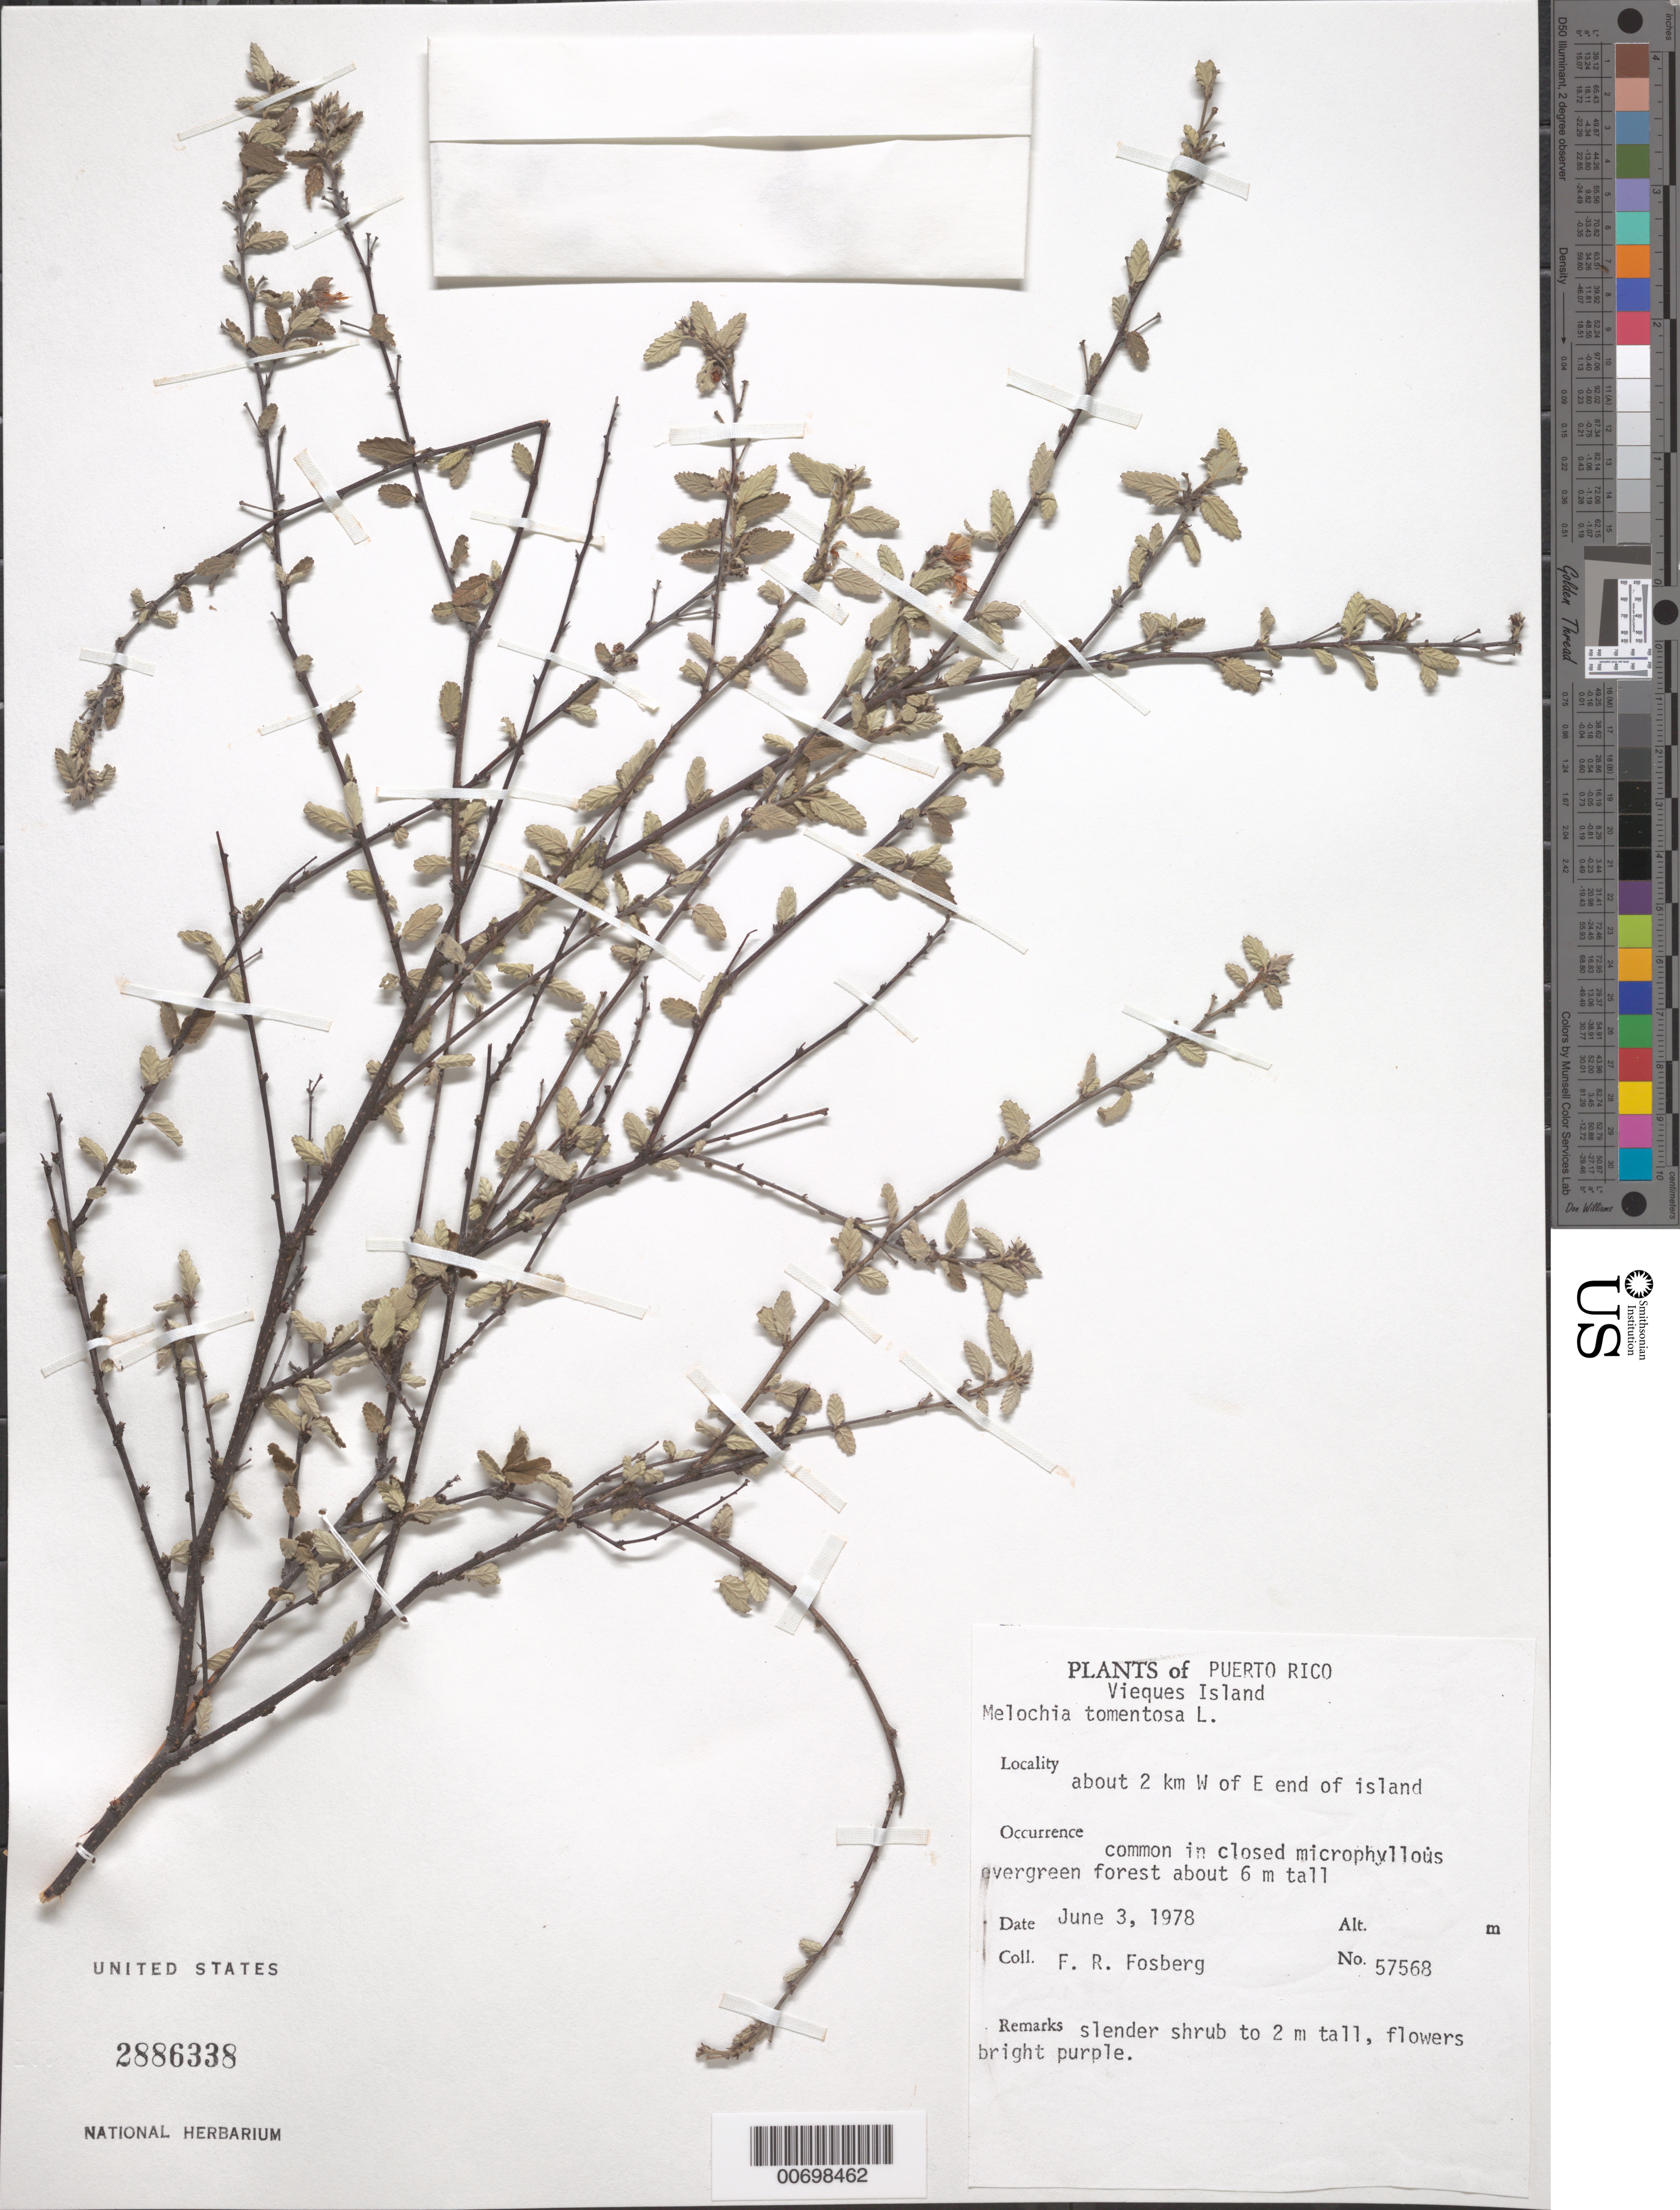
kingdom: Plantae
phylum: Tracheophyta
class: Magnoliopsida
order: Malvales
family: Malvaceae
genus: Melochia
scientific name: Melochia tomentosa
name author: L.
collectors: F. R. Fosberg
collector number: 57568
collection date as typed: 03 Jun 1978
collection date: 1978-06-03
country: Puerto Rico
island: Vieques I.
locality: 2 km W of E End of Is.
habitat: In closed microphyllous evergreen forest about 6 m tall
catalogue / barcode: US 2886338